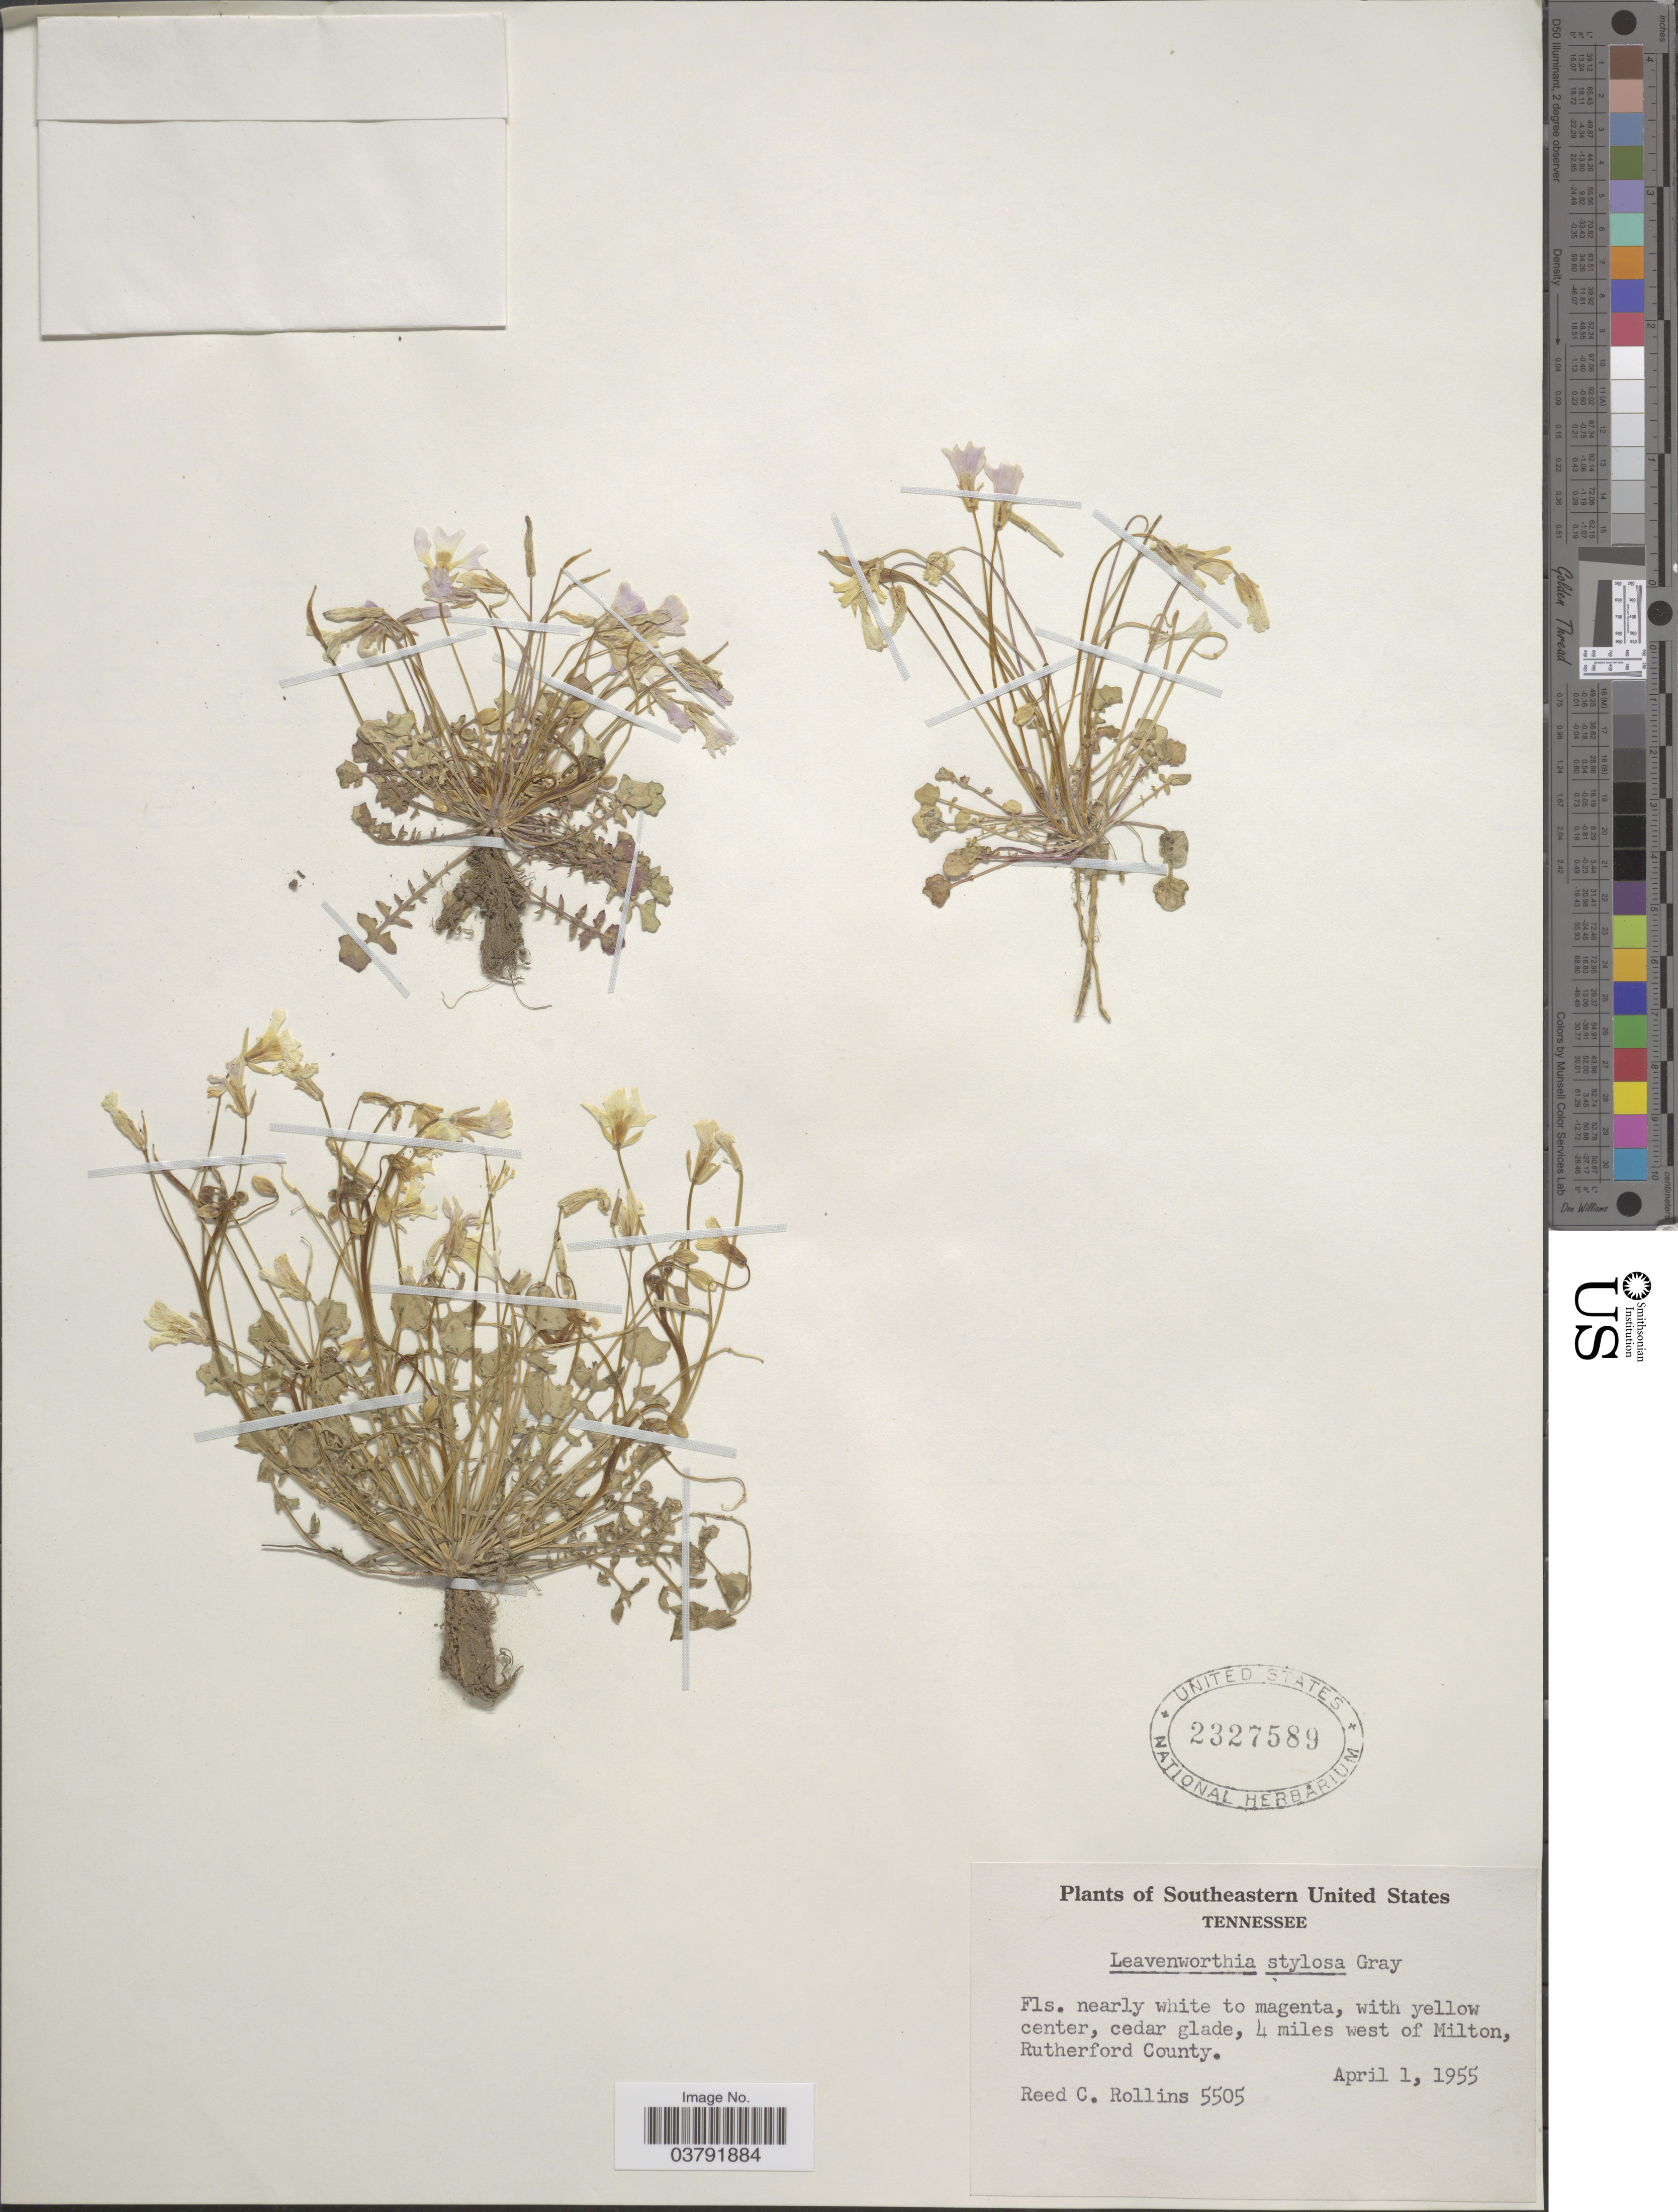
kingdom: Plantae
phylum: Tracheophyta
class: Magnoliopsida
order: Brassicales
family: Brassicaceae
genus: Leavenworthia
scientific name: Leavenworthia stylosa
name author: A. Gray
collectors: R. C. Rollins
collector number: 5505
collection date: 1955-04-01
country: United States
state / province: Tennessee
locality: Southeastern United States. 4 miles west of Milton, Rutherford County.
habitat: cedar glade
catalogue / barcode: US 2327589